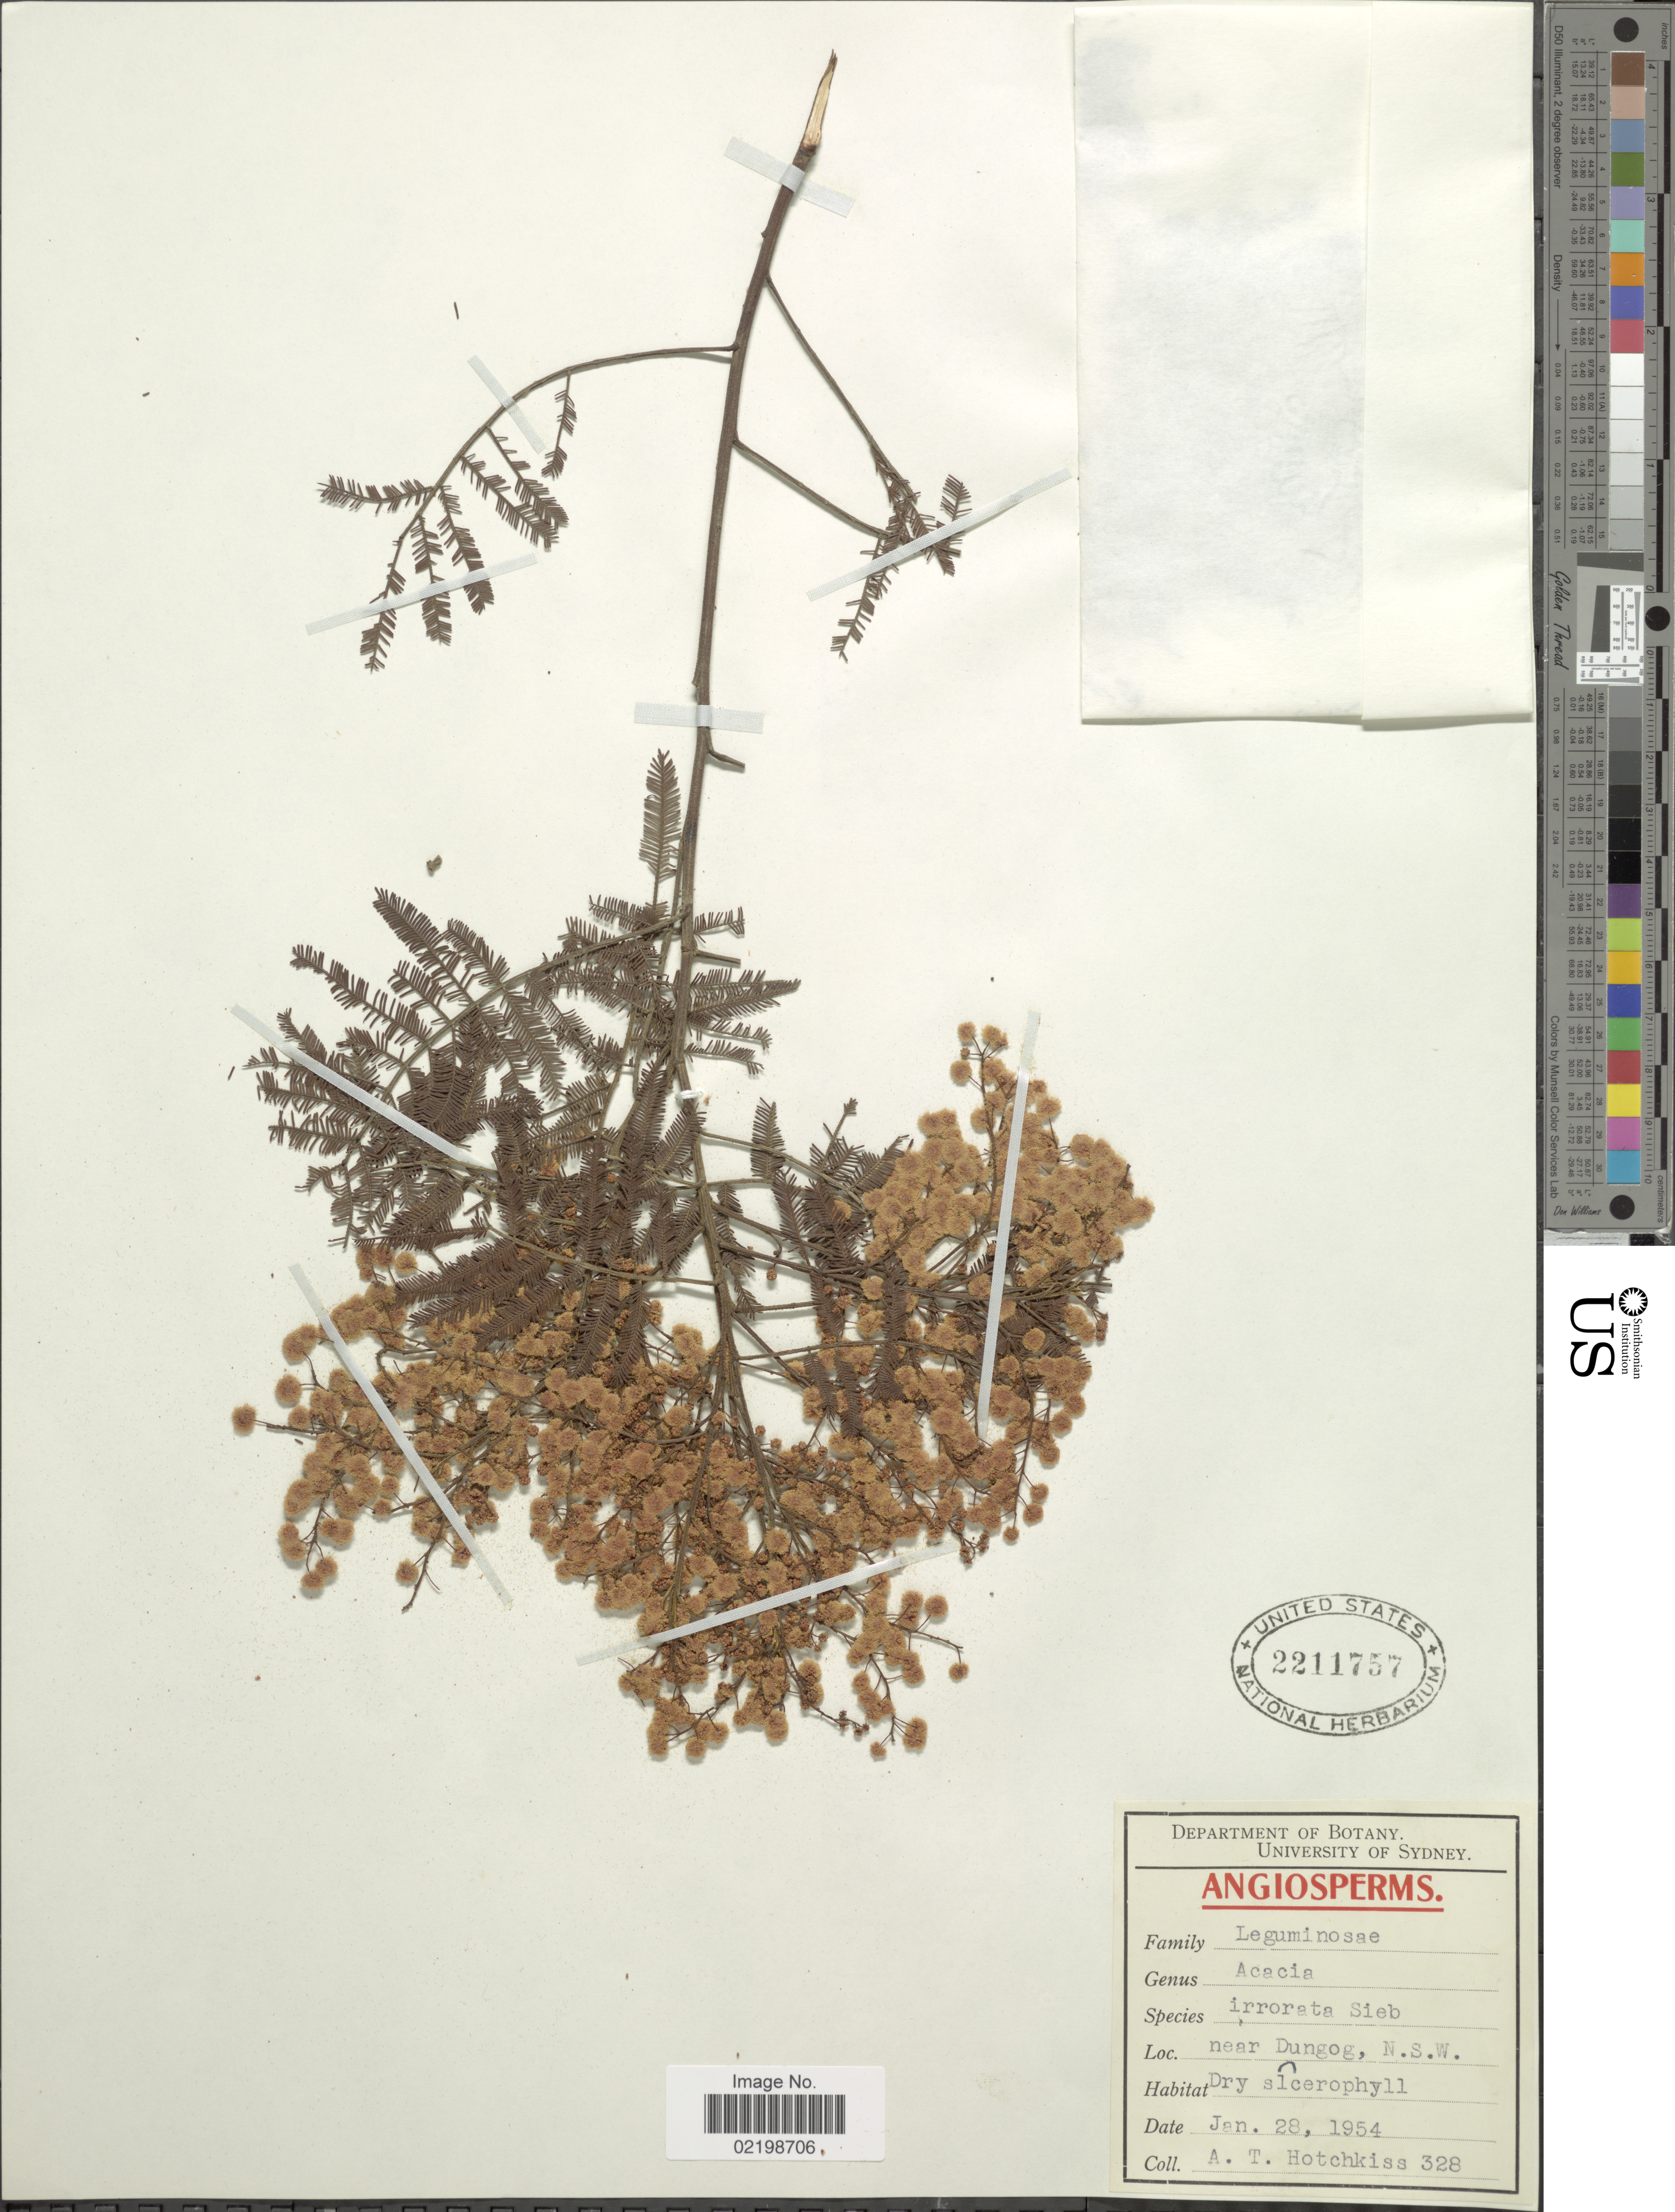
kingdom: Plantae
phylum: Tracheophyta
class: Magnoliopsida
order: Fabales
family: Fabaceae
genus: Acacia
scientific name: Acacia irrorata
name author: Sieber ex Spreng.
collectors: A. Hotchkiss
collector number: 328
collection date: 1954-01-28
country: Australia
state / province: New South Wales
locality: Near Dungog, N.S.W.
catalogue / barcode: US 2211757